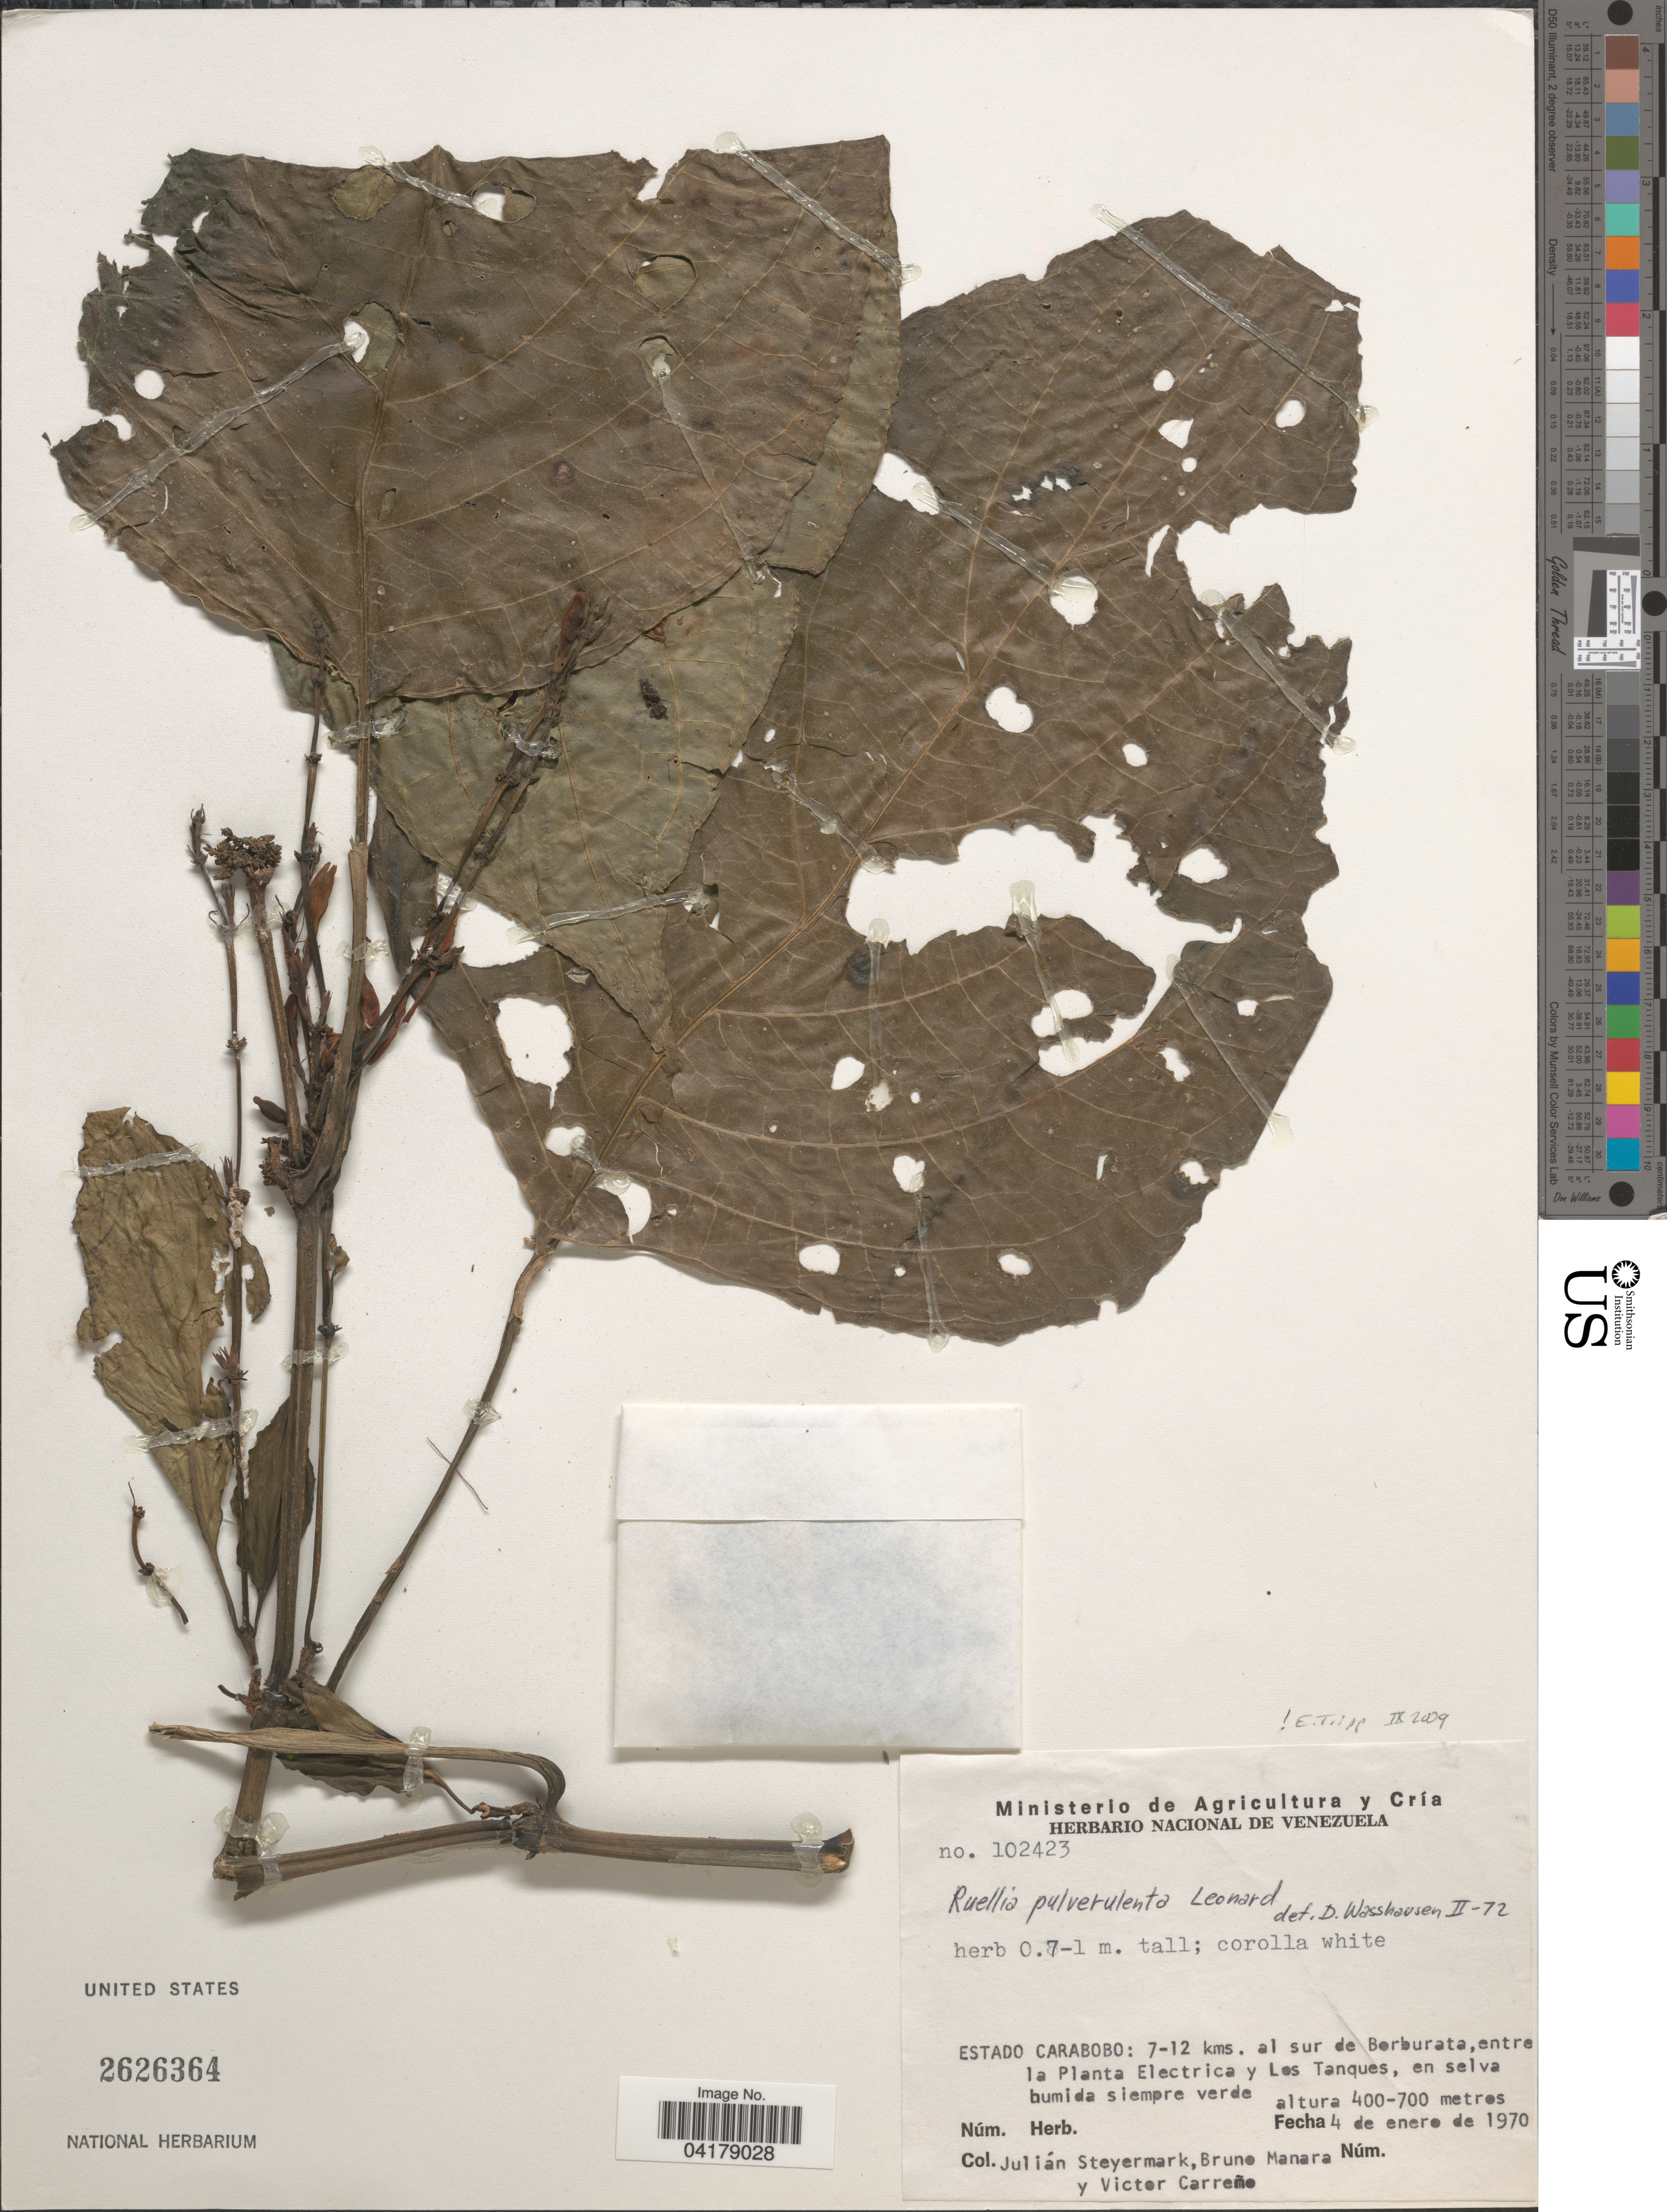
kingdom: Plantae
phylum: Tracheophyta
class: Magnoliopsida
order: Lamiales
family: Acanthaceae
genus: Ruellia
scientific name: Ruellia pulverulenta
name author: Leonard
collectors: J. Steyermark, B. Manara & V. Carreño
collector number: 102423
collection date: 1970-01-04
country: Venezuela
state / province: Carabobo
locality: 7-12 kms. al sur de Borburata, entre la Planta Electrica y Los Tanques.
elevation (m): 400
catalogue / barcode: US 2626364